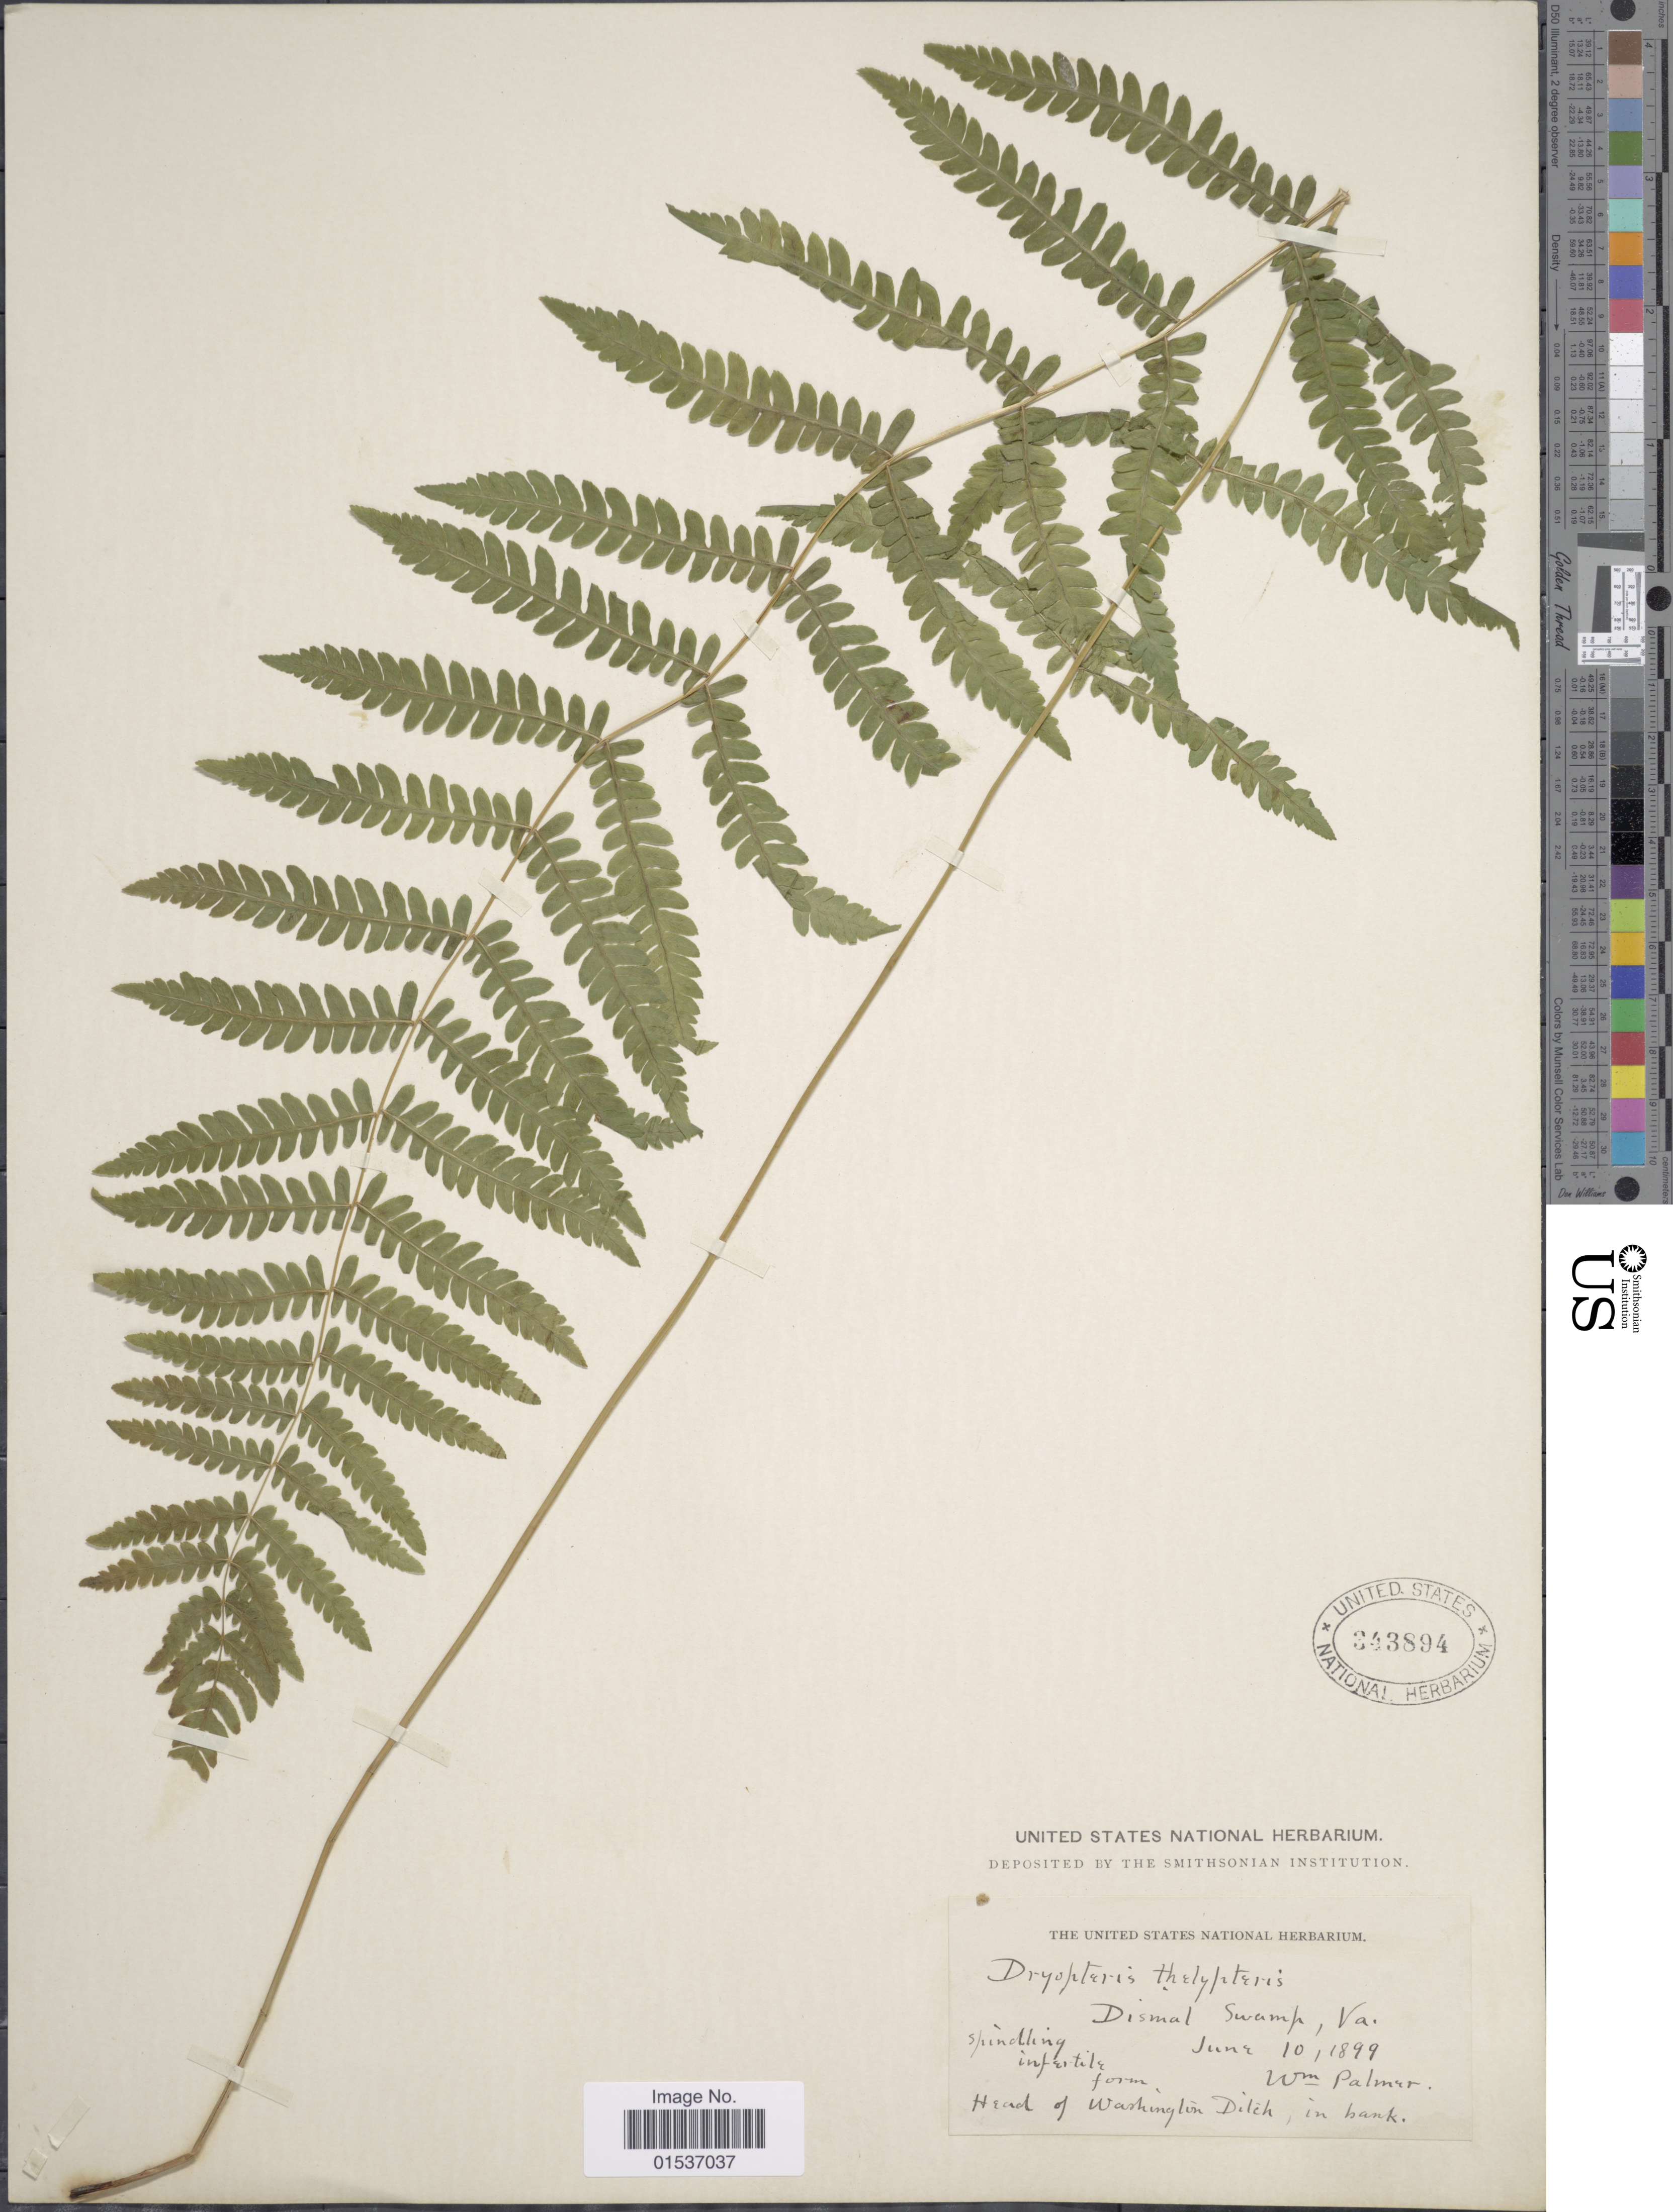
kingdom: Plantae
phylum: Tracheophyta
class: Polypodiopsida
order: Polypodiales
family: Thelypteridaceae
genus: Thelypteris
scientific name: Thelypteris palustris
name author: (Salisb.) Schott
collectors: W. Palmer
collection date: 1899-06-10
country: United States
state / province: Virginia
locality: Dismal Swamp, Head of Washington Ditch, in bank.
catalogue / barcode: US 343894